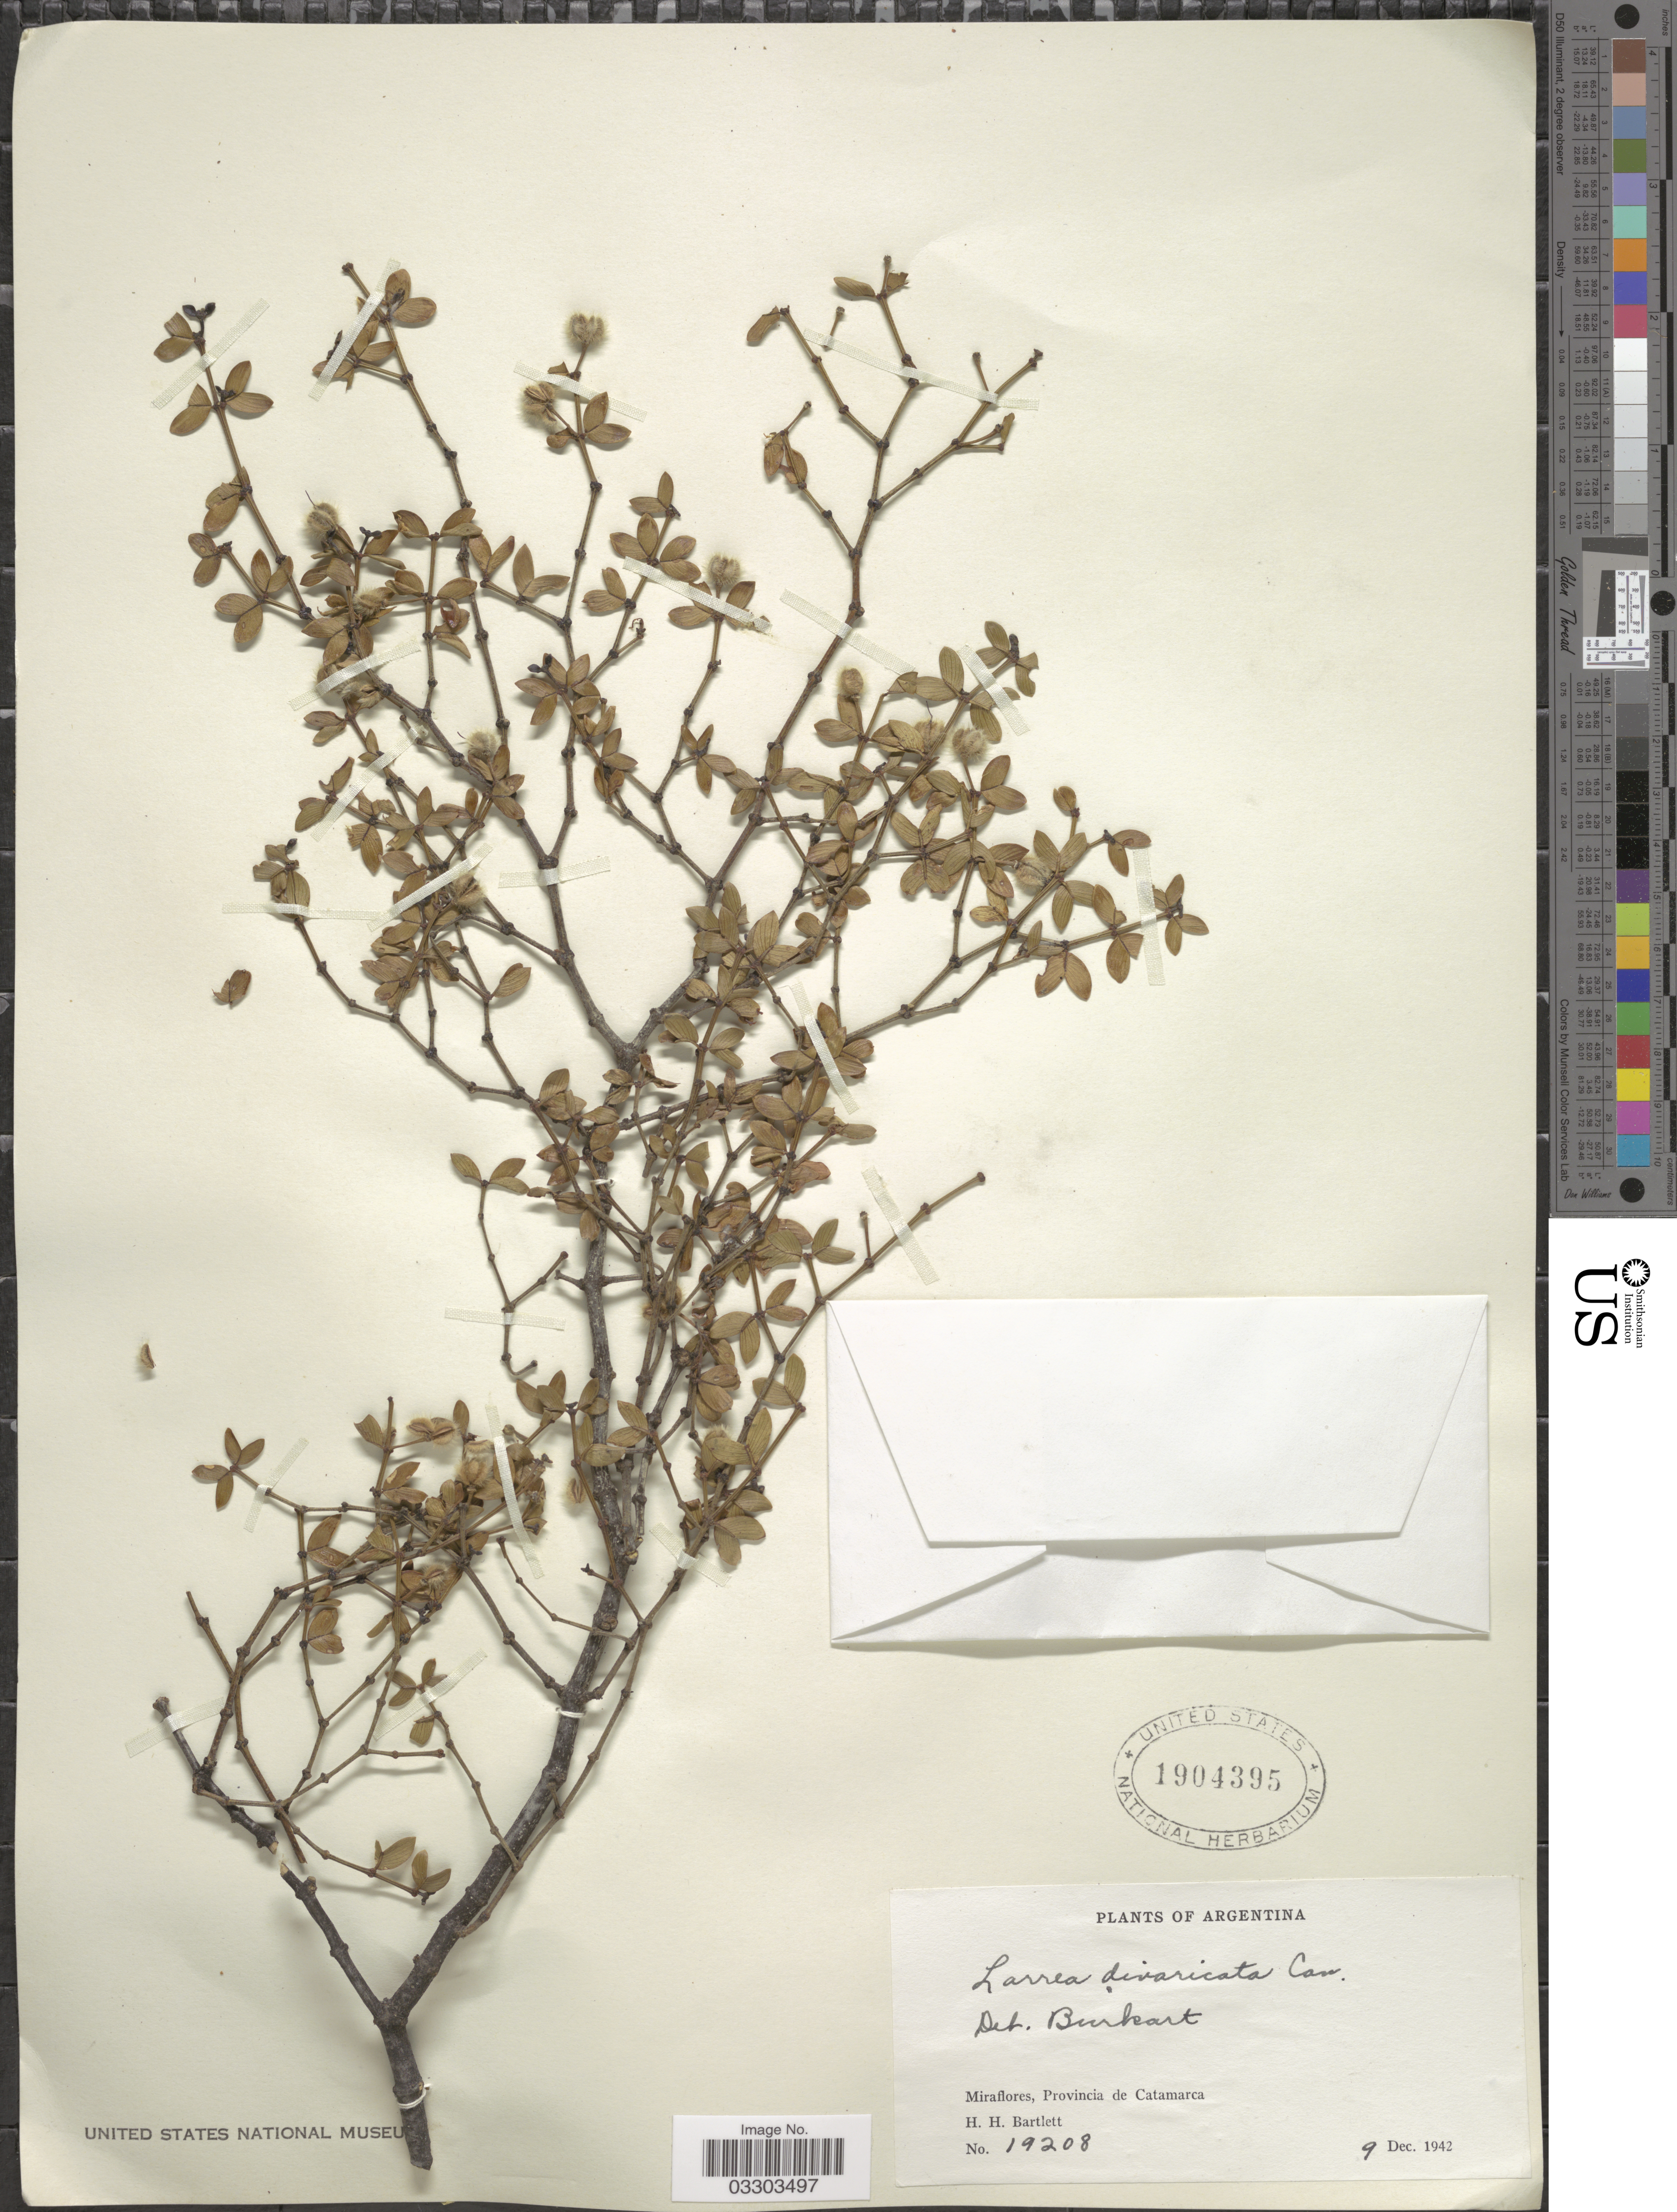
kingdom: Plantae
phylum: Tracheophyta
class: Magnoliopsida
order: Zygophyllales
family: Zygophyllaceae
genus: Larrea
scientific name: Larrea divaricata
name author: Cav.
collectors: H. H. Bartlett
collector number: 19208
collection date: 1942-12-09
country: Argentina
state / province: Catamarca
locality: Miraflores.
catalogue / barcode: US 1904395